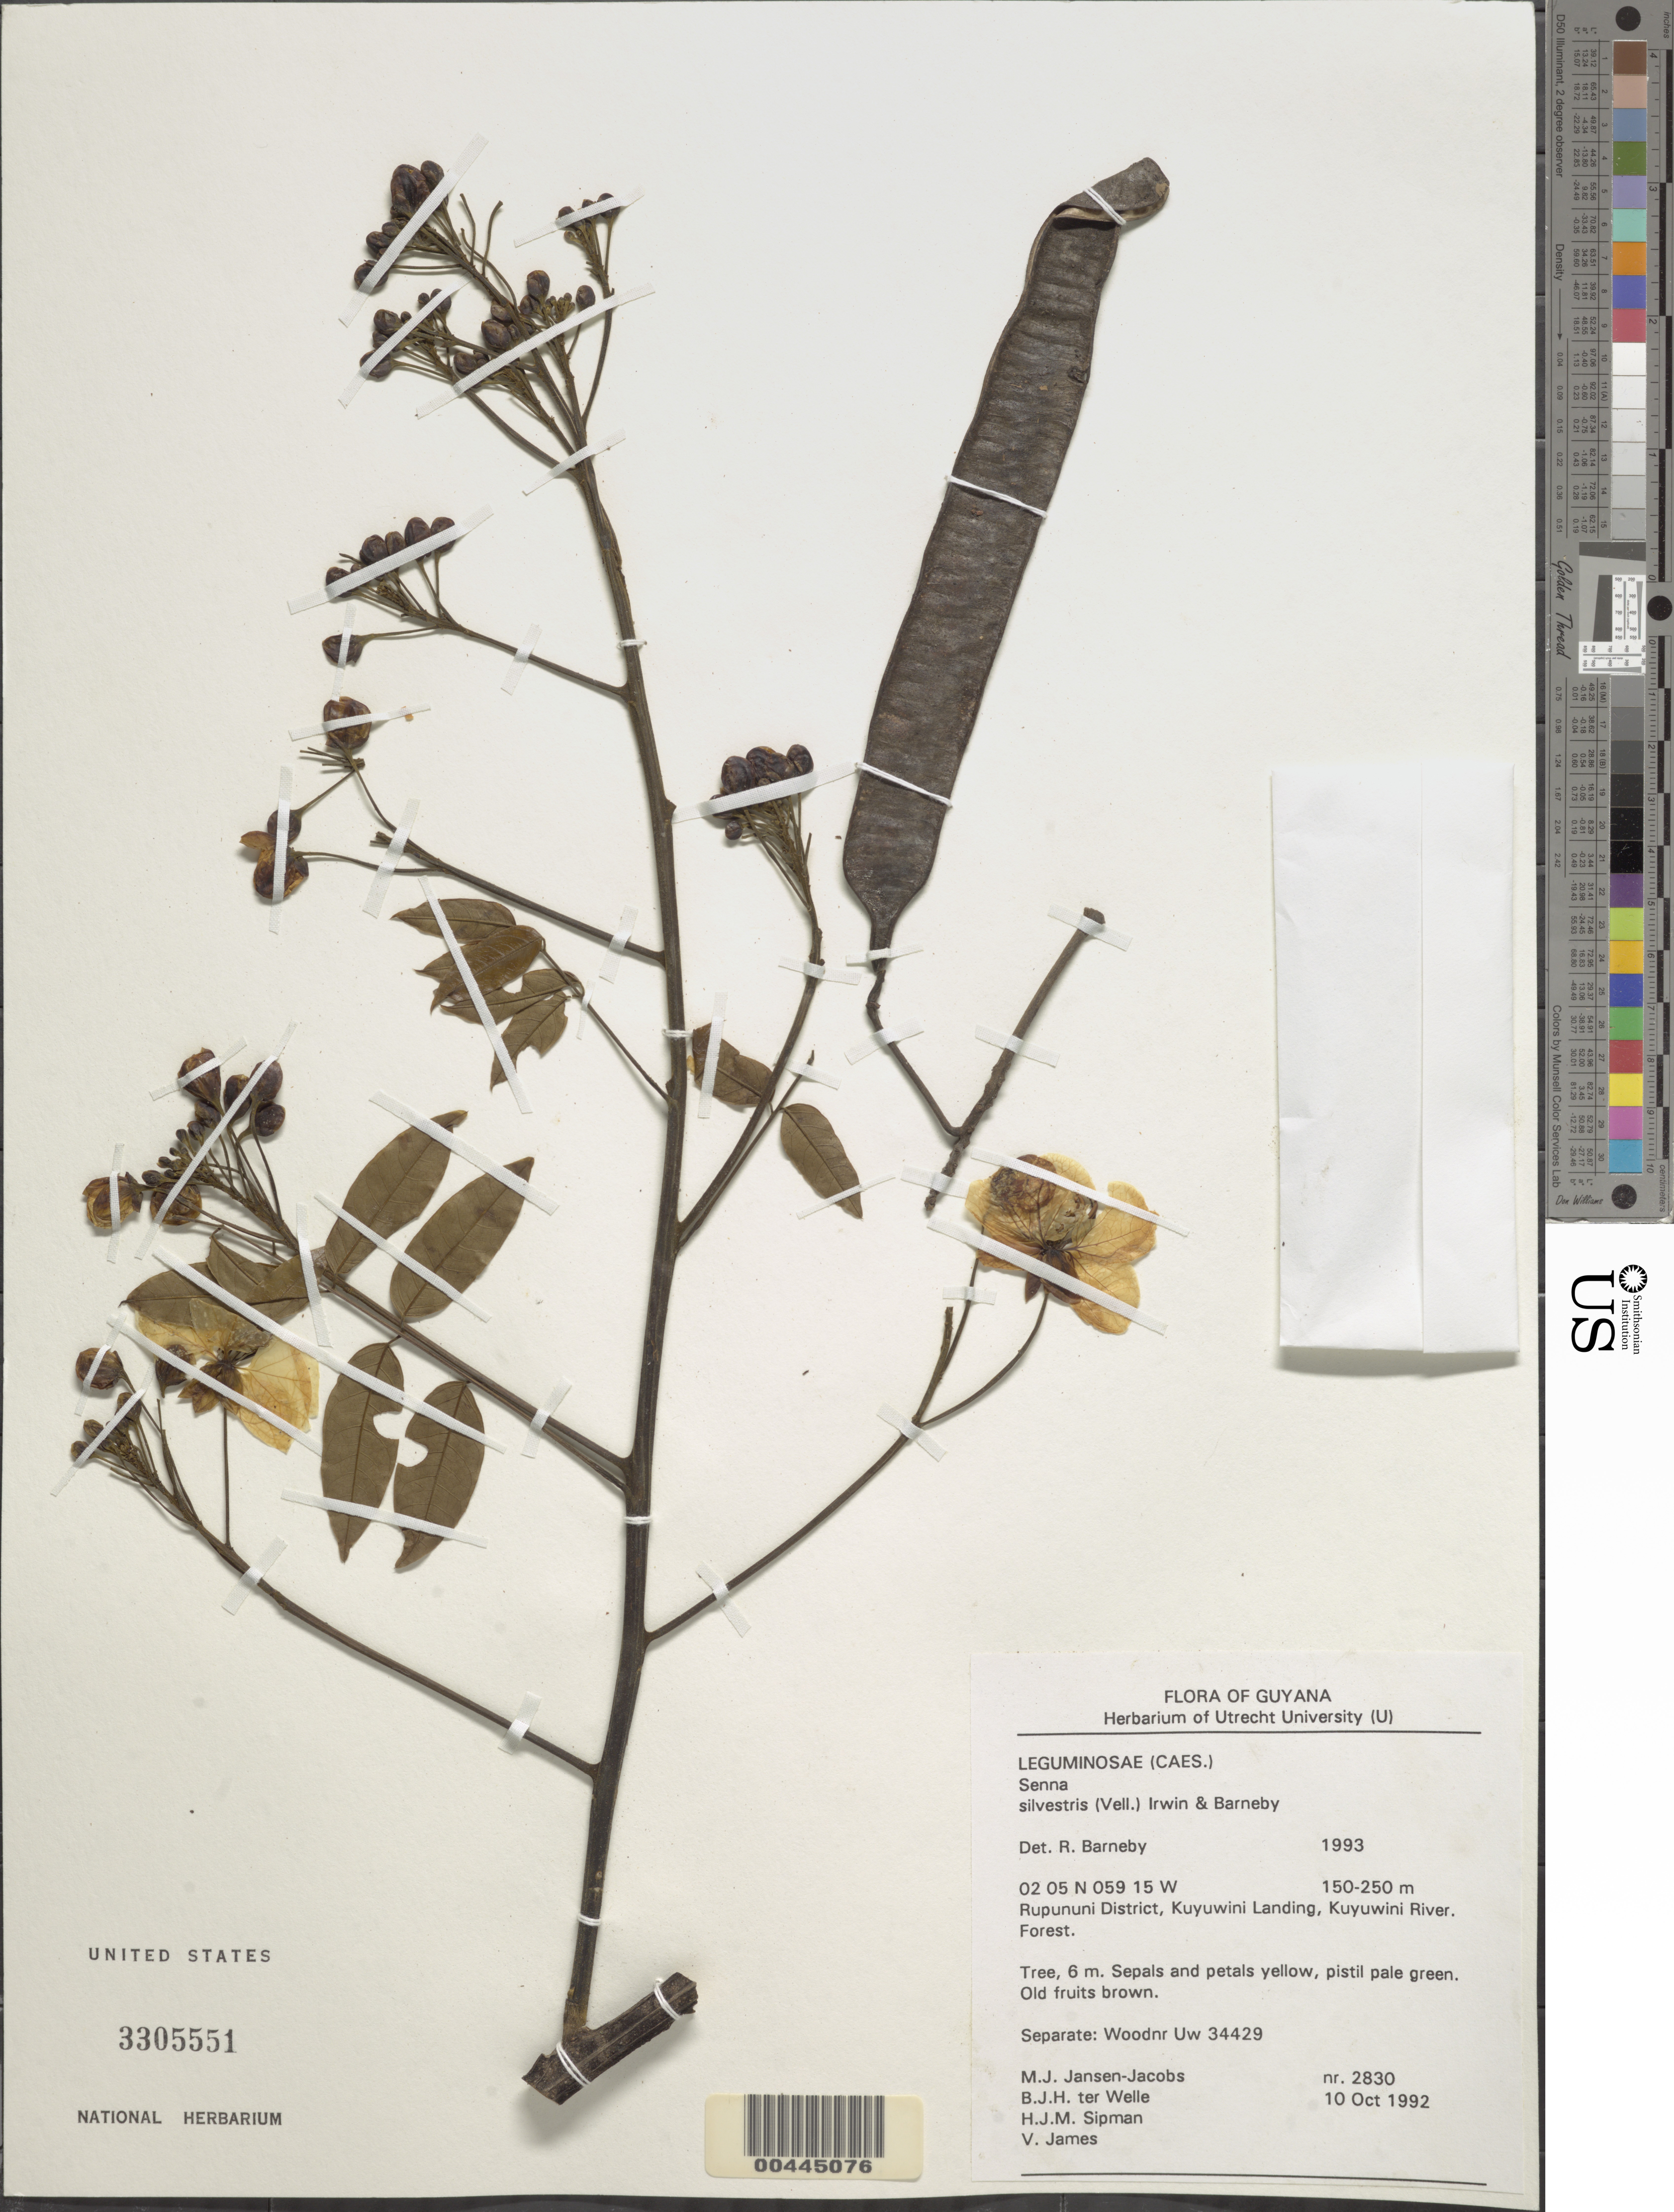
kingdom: Plantae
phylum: Tracheophyta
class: Magnoliopsida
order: Fabales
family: Fabaceae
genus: Senna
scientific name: Senna silvestris var. silvestris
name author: (Vell.) H.S. Irwin & Barneby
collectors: M. J. Jansen-Jacobs, B. Welle, H. J. M. Sipman & V. James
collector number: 2830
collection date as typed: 10 Oct 1992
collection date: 1992-10-10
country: Guyana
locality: Rupununi dist., kuyuwini landing, kuyuwini river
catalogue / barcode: US 3305551